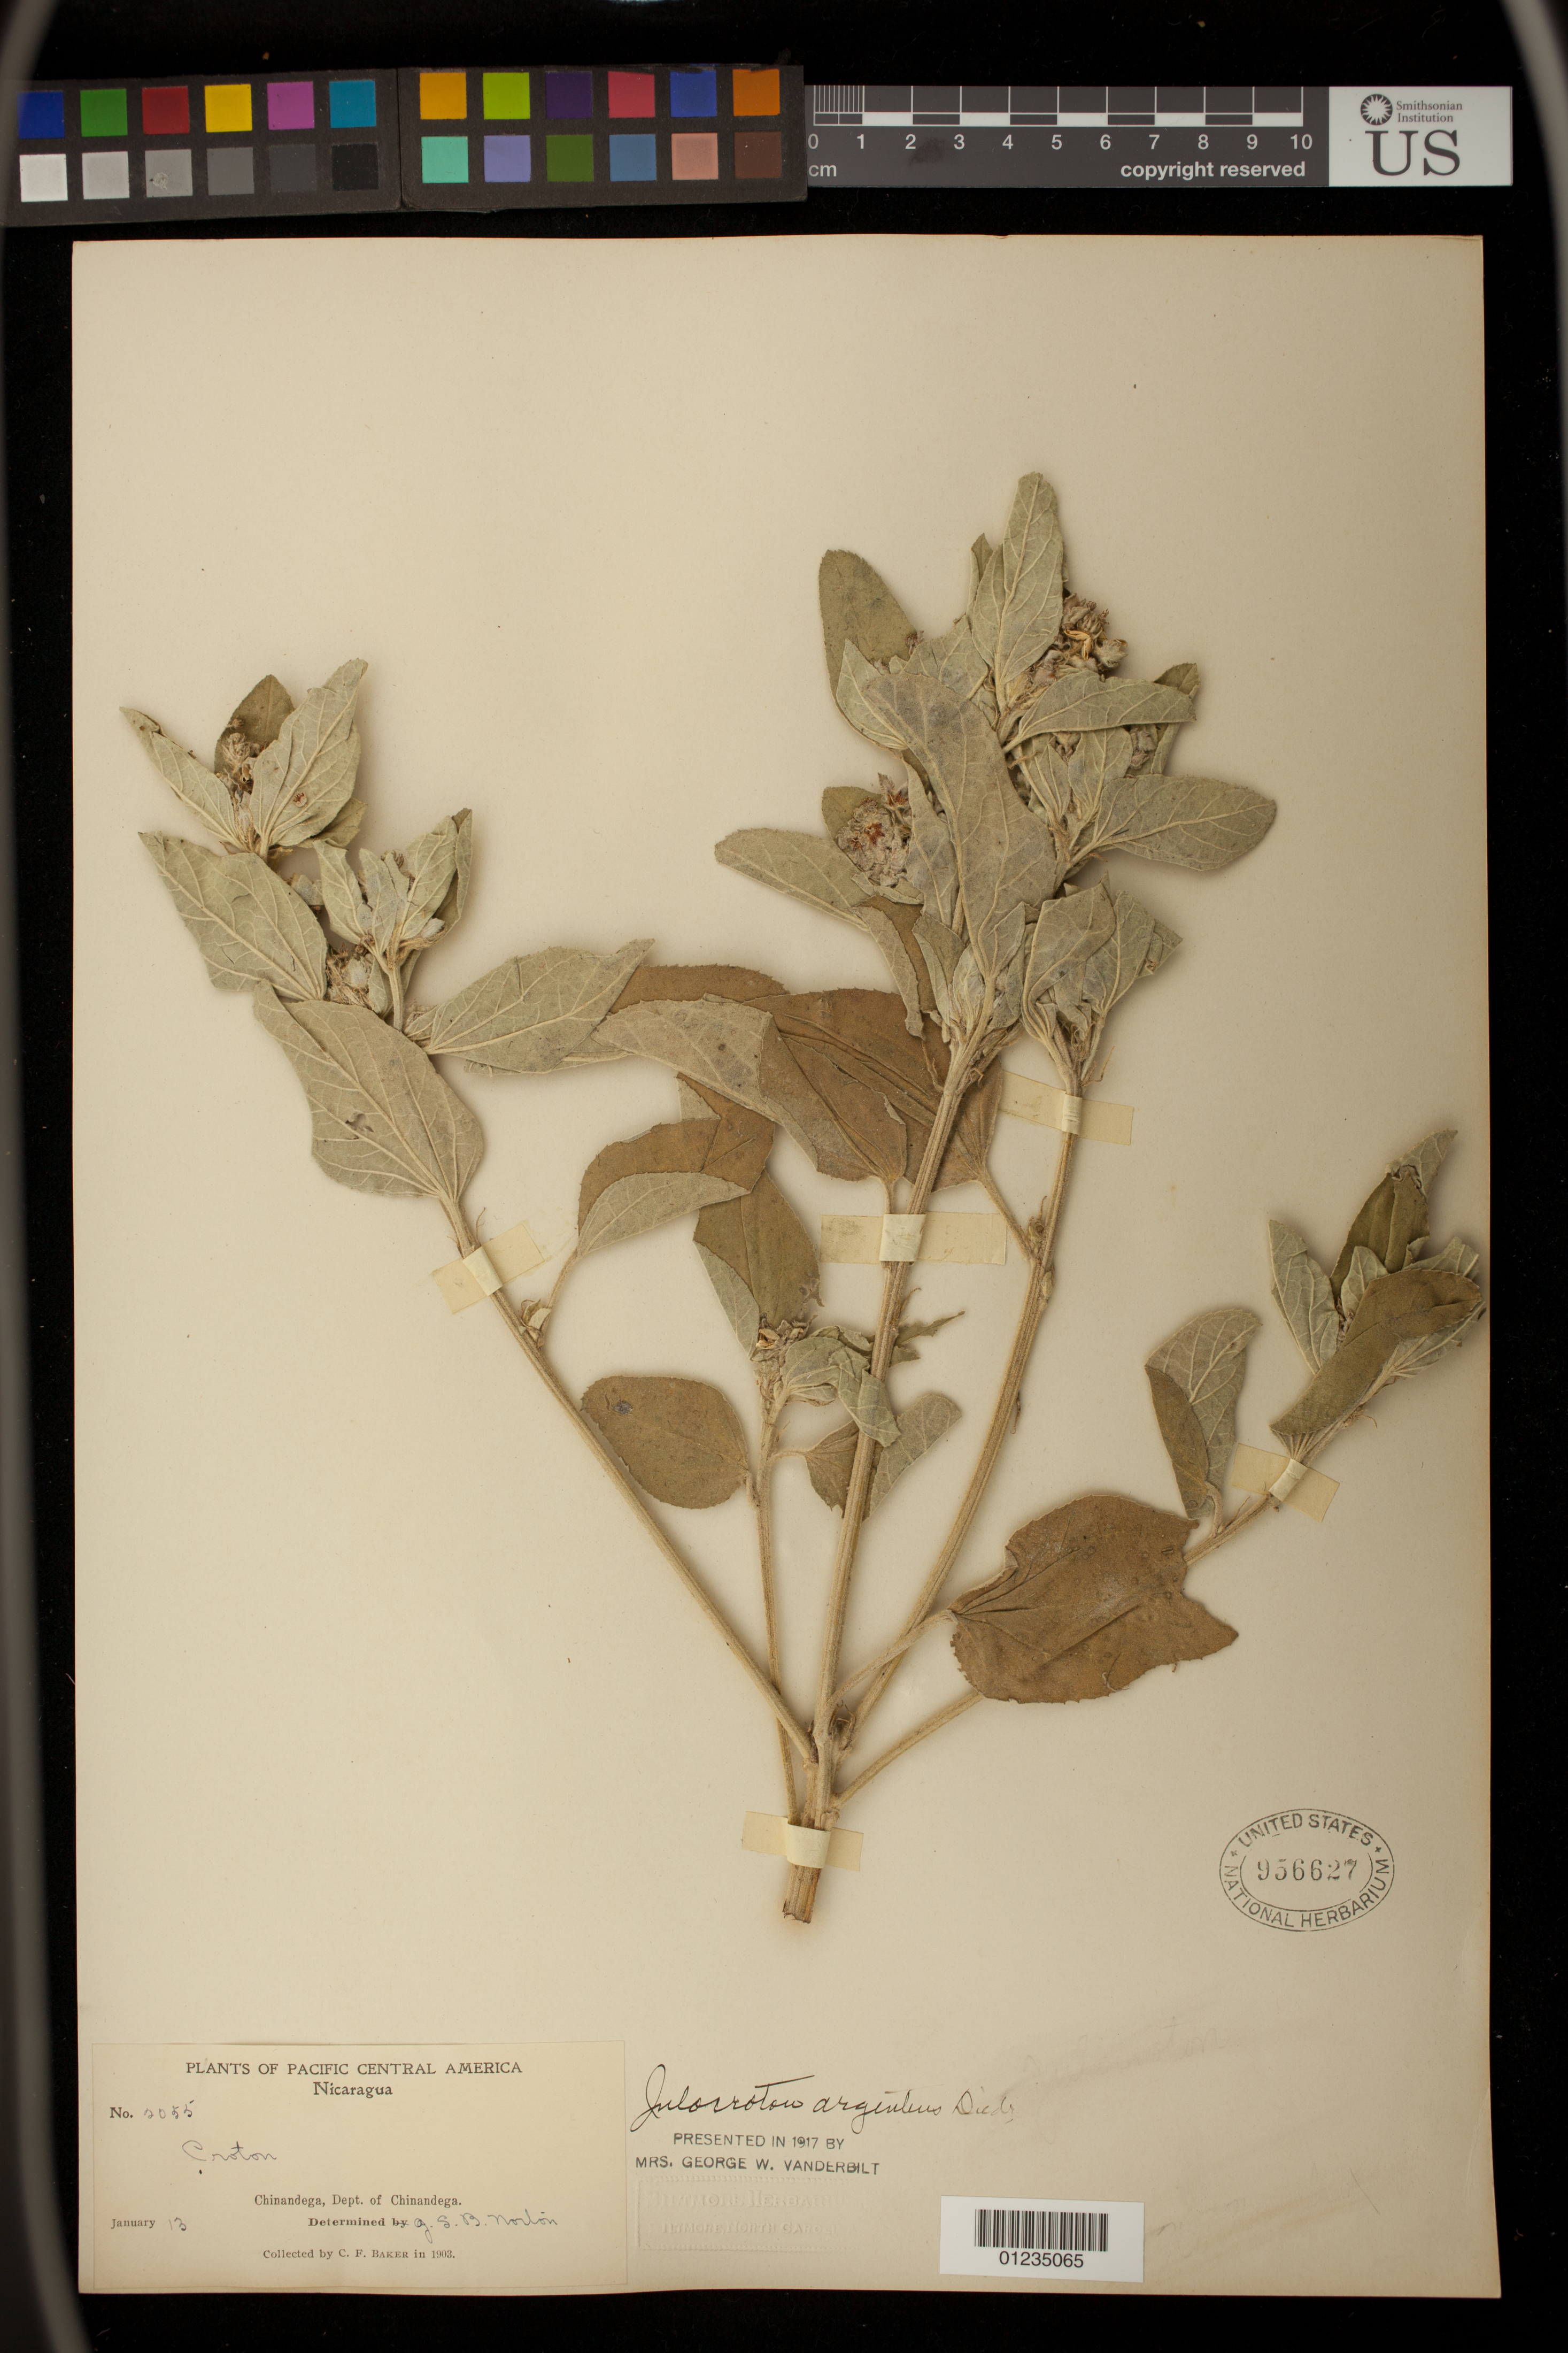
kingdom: Plantae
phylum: Tracheophyta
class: Magnoliopsida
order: Malpighiales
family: Euphorbiaceae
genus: Julocroton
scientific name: Julocroton argenteus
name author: (L.) Didr.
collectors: C. F. Baker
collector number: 2055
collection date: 1903-01-13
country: Nicaragua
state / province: Chinandega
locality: Chinandega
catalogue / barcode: US 956627